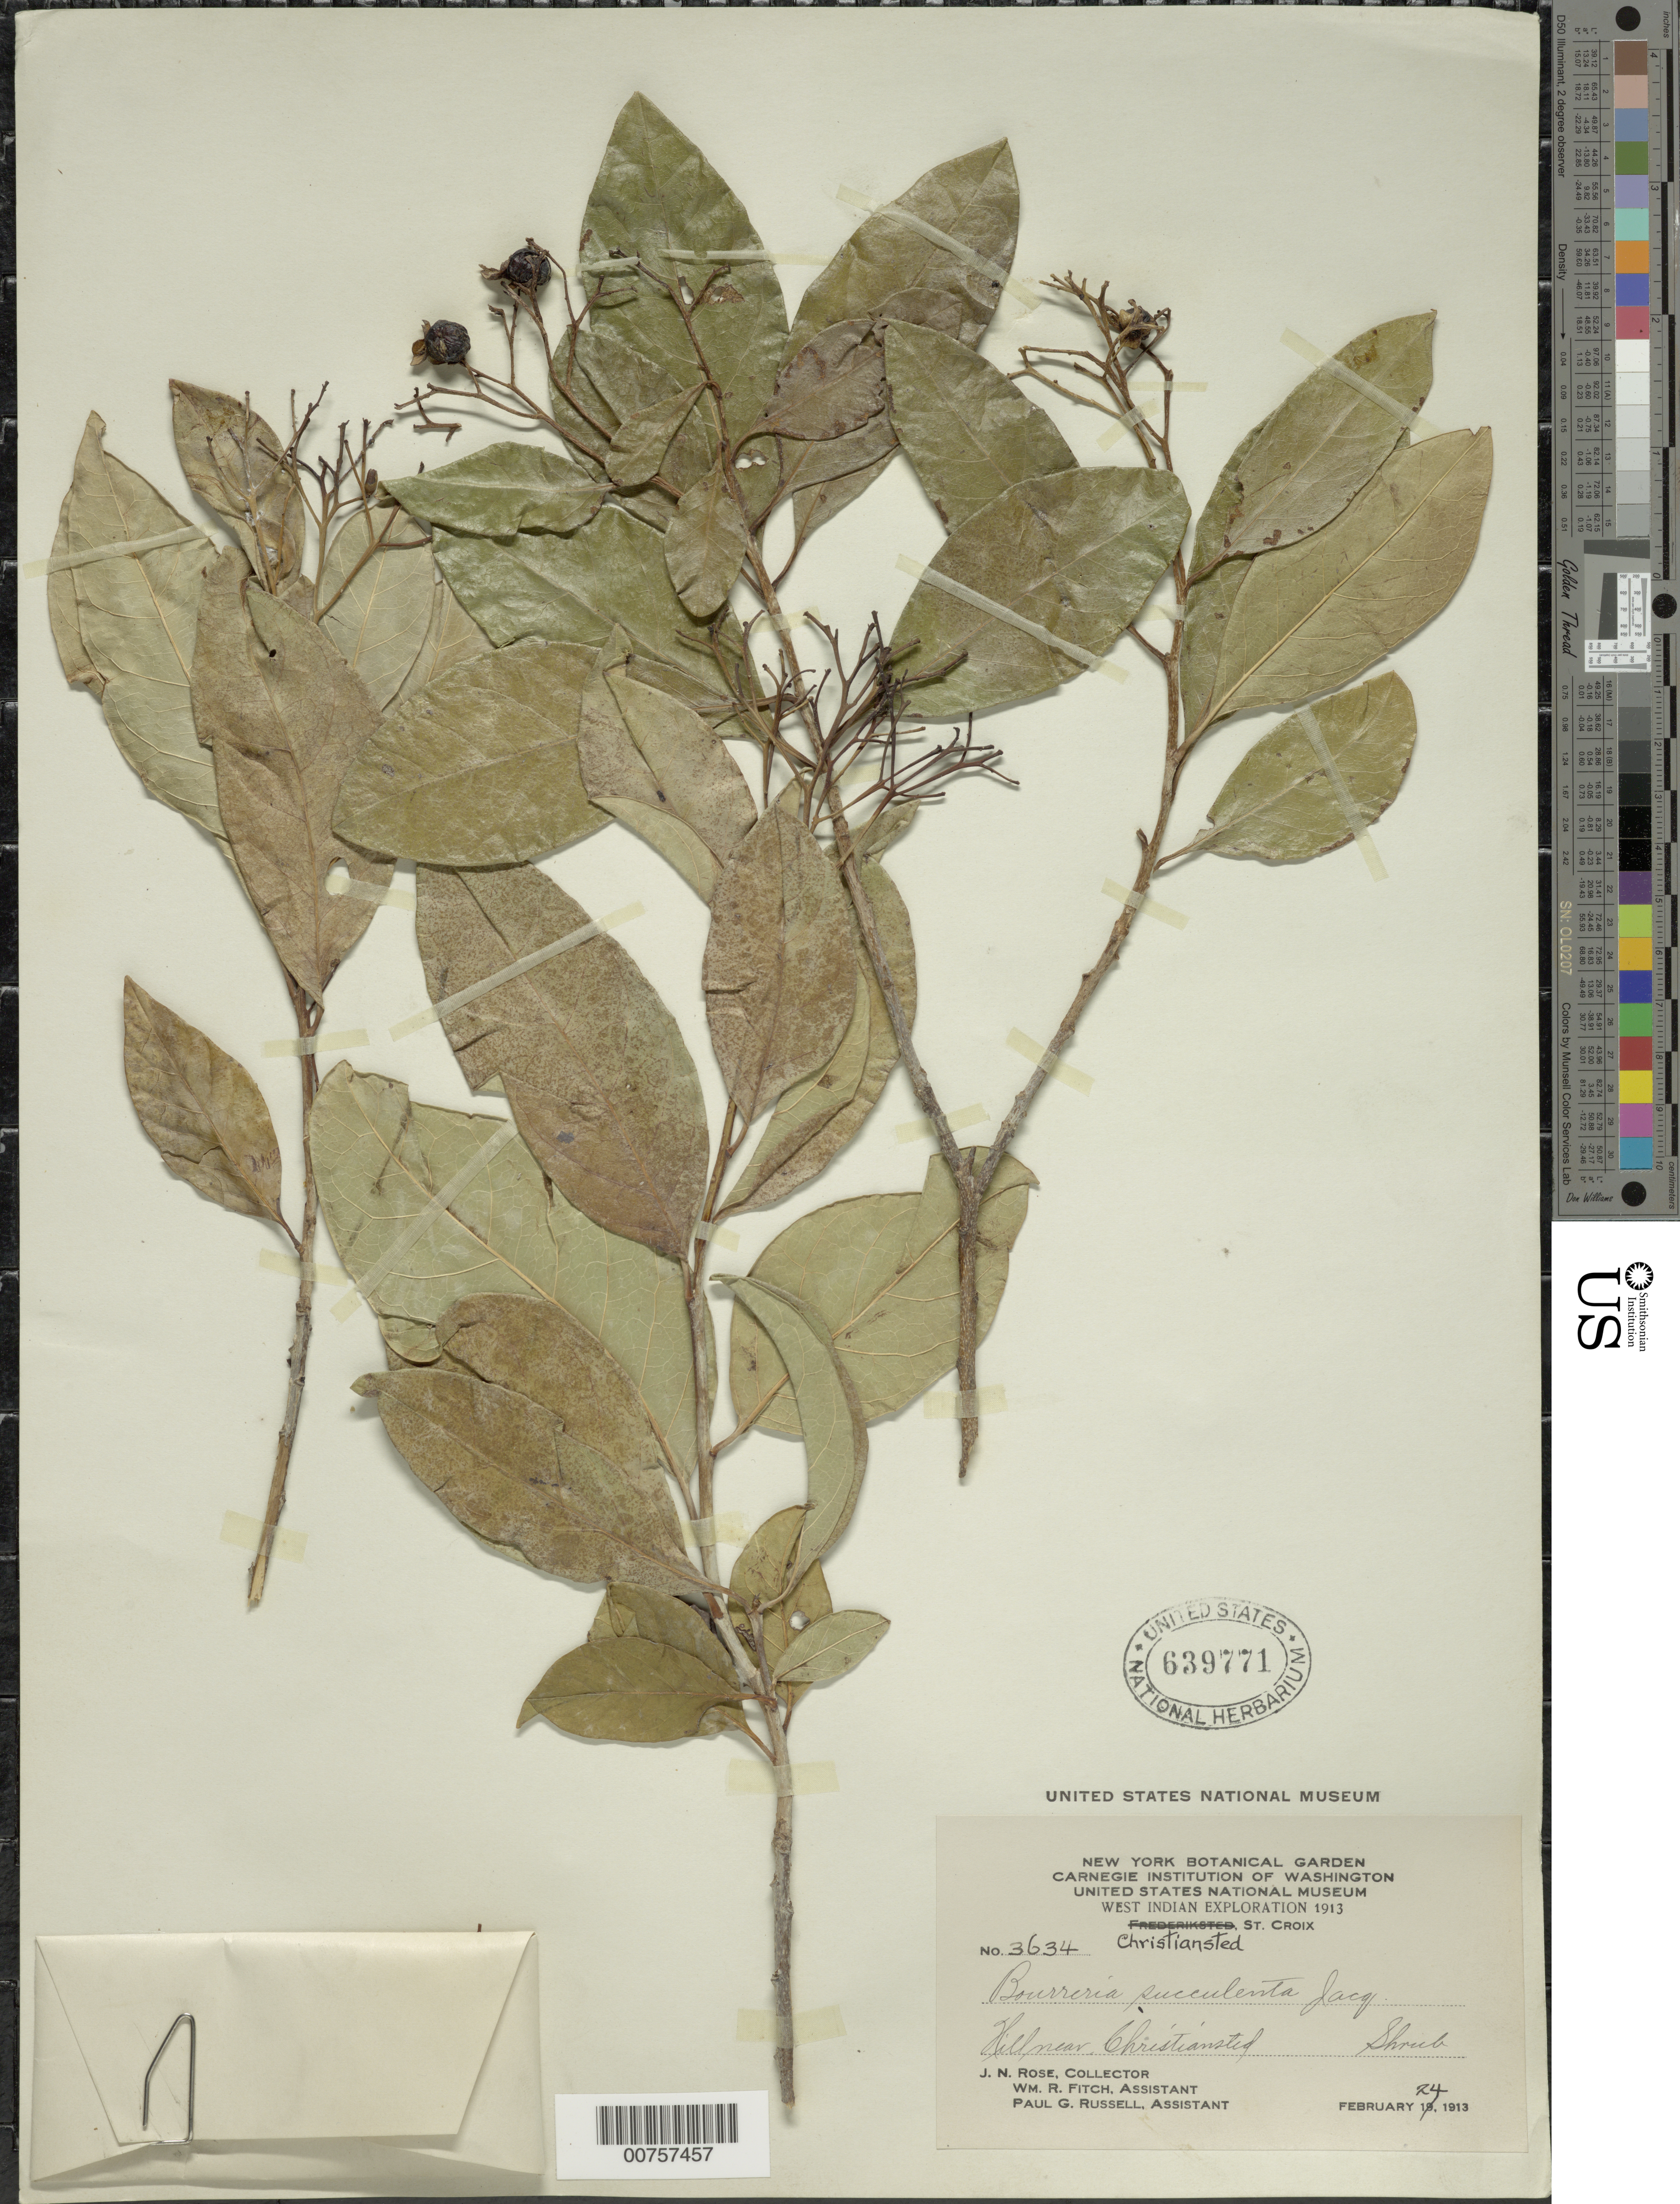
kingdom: Plantae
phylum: Tracheophyta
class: Magnoliopsida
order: Boraginales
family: Ehretiaceae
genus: Bourreria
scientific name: Bourreria succulenta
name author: Jacq.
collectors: J. N. Rose, W. R. Fitch & P. G. Russell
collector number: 3634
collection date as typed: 24 Feb 1913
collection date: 1913-02-24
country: U.S. Virgin Islands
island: St. Croix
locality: Hill near Christiansted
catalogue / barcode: US 639771